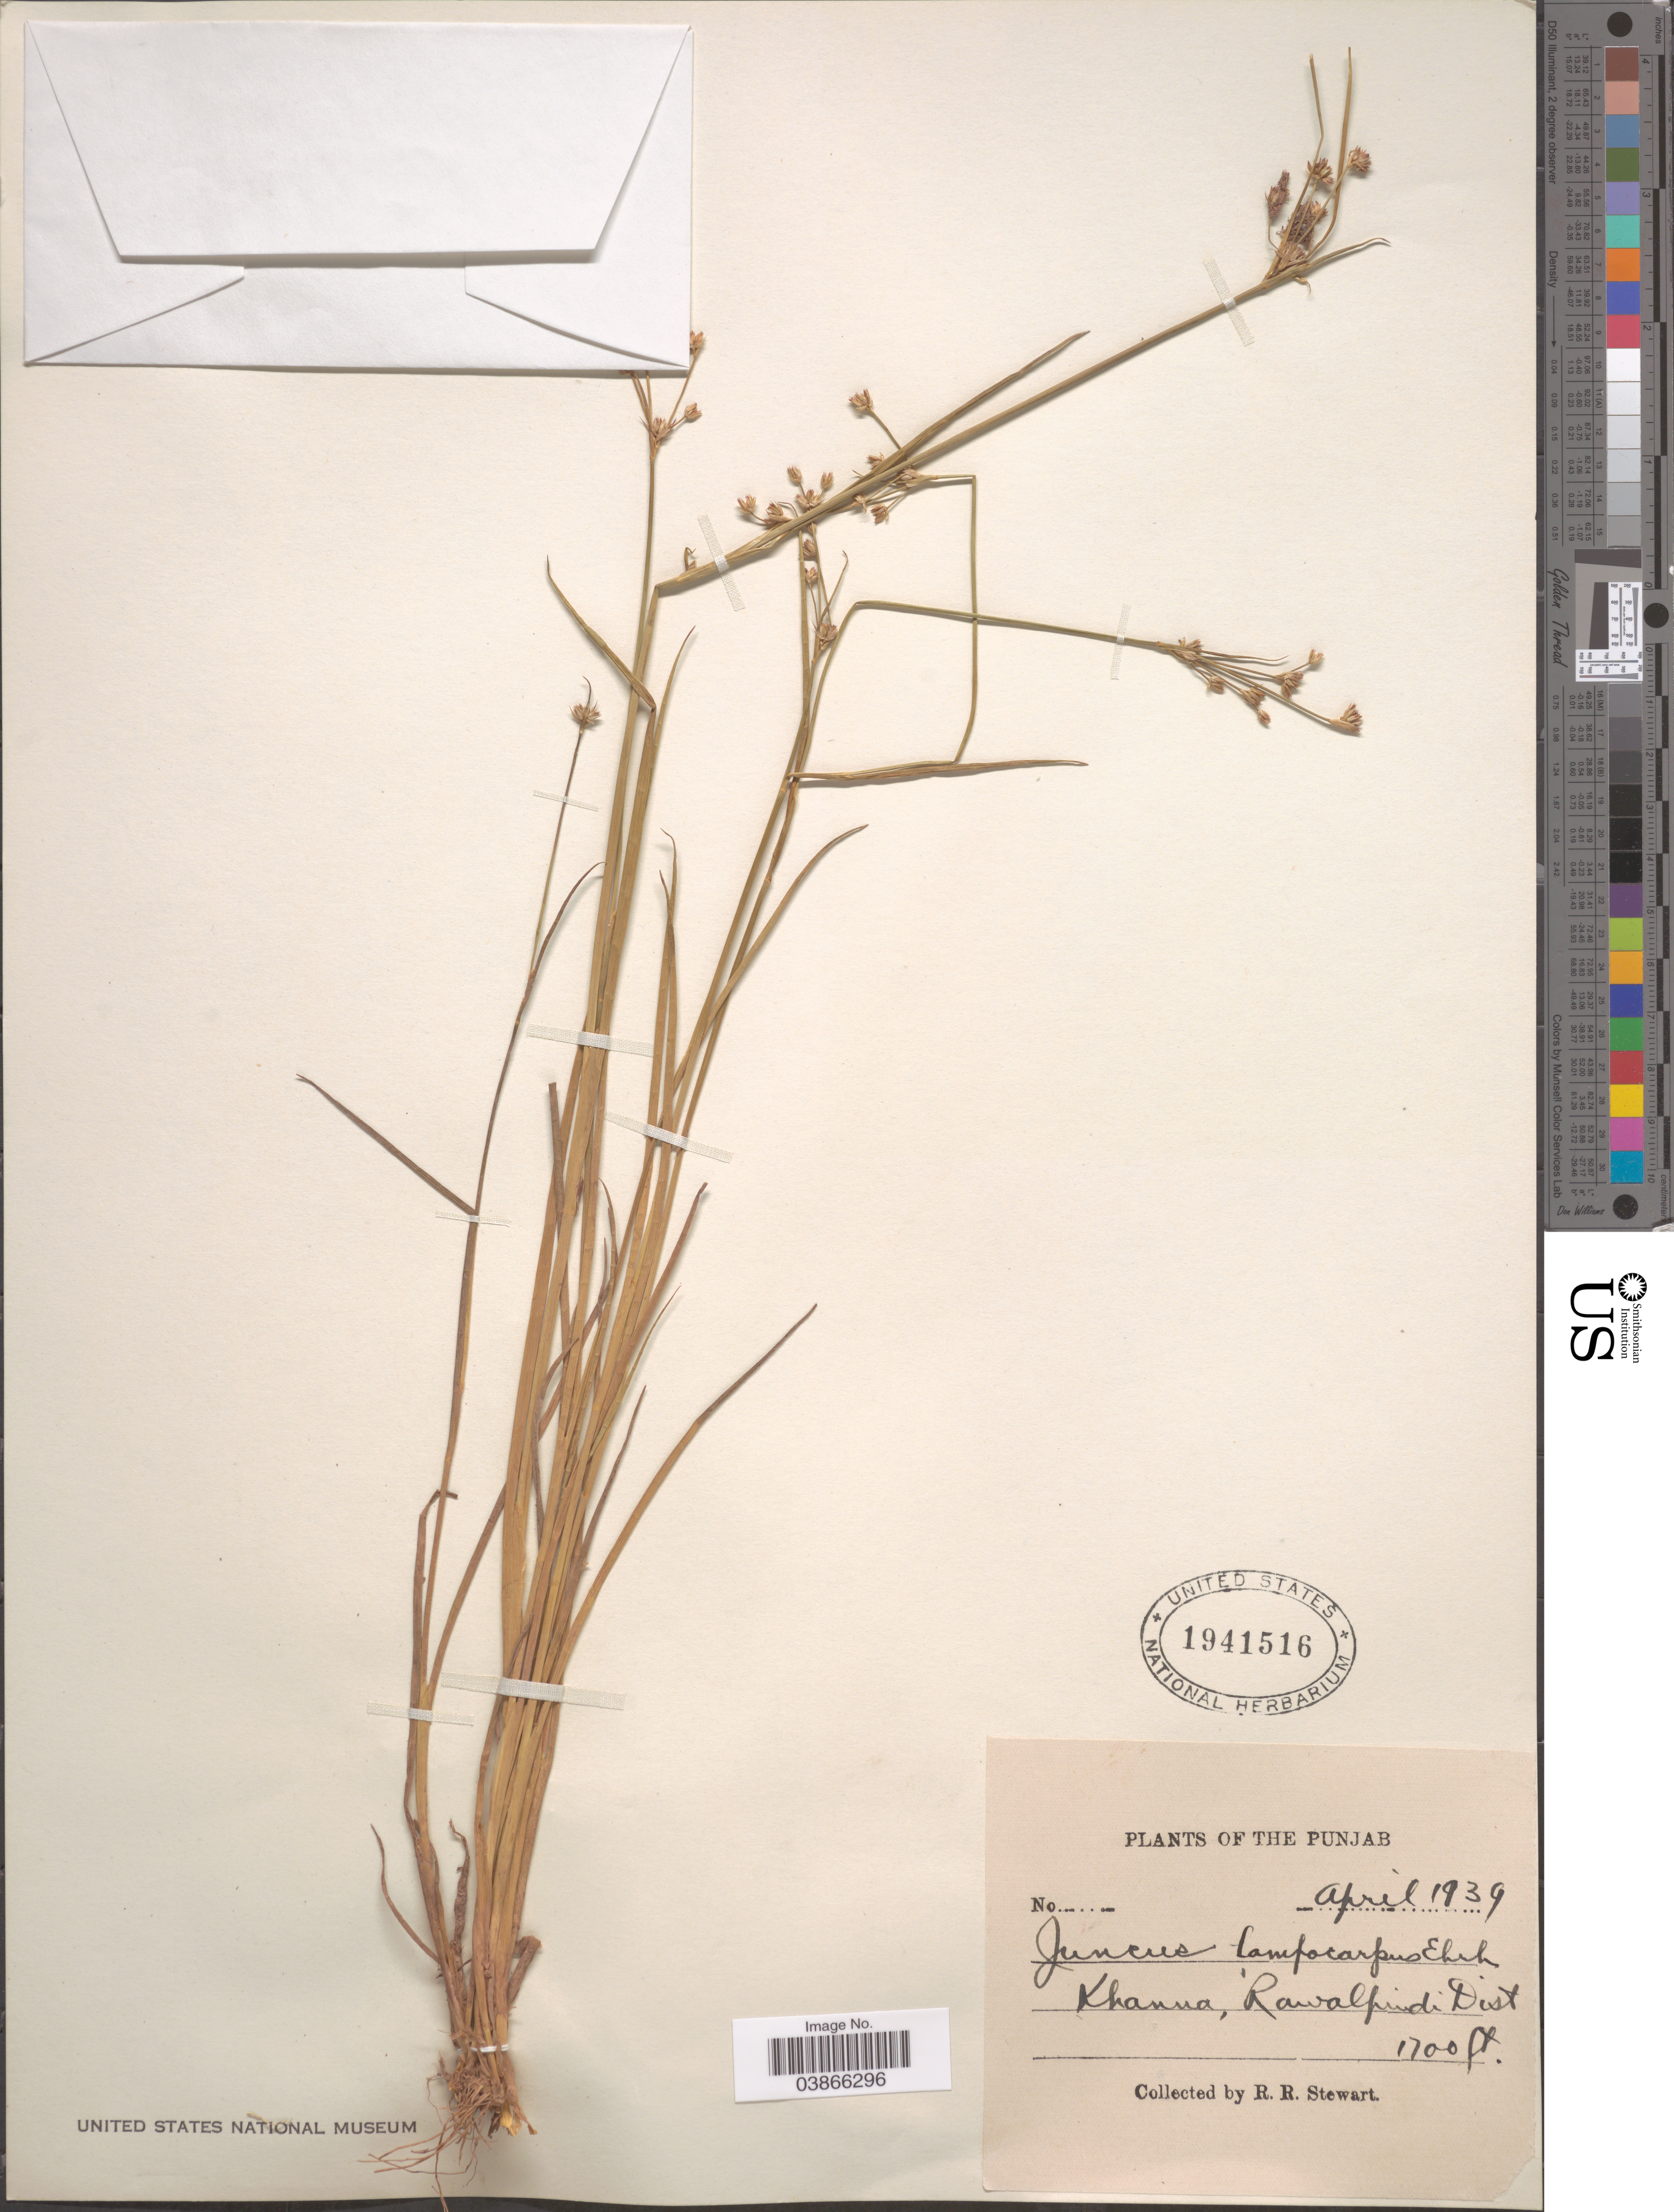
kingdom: Plantae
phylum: Tracheophyta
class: Liliopsida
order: Poales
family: Juncaceae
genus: Juncus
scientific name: Juncus lampocarpus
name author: Ehrh.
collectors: R. Stewart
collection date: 1939-04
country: Pakistan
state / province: Punjab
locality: Khanna, Rawalpindi Dist.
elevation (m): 518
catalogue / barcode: US 1941516